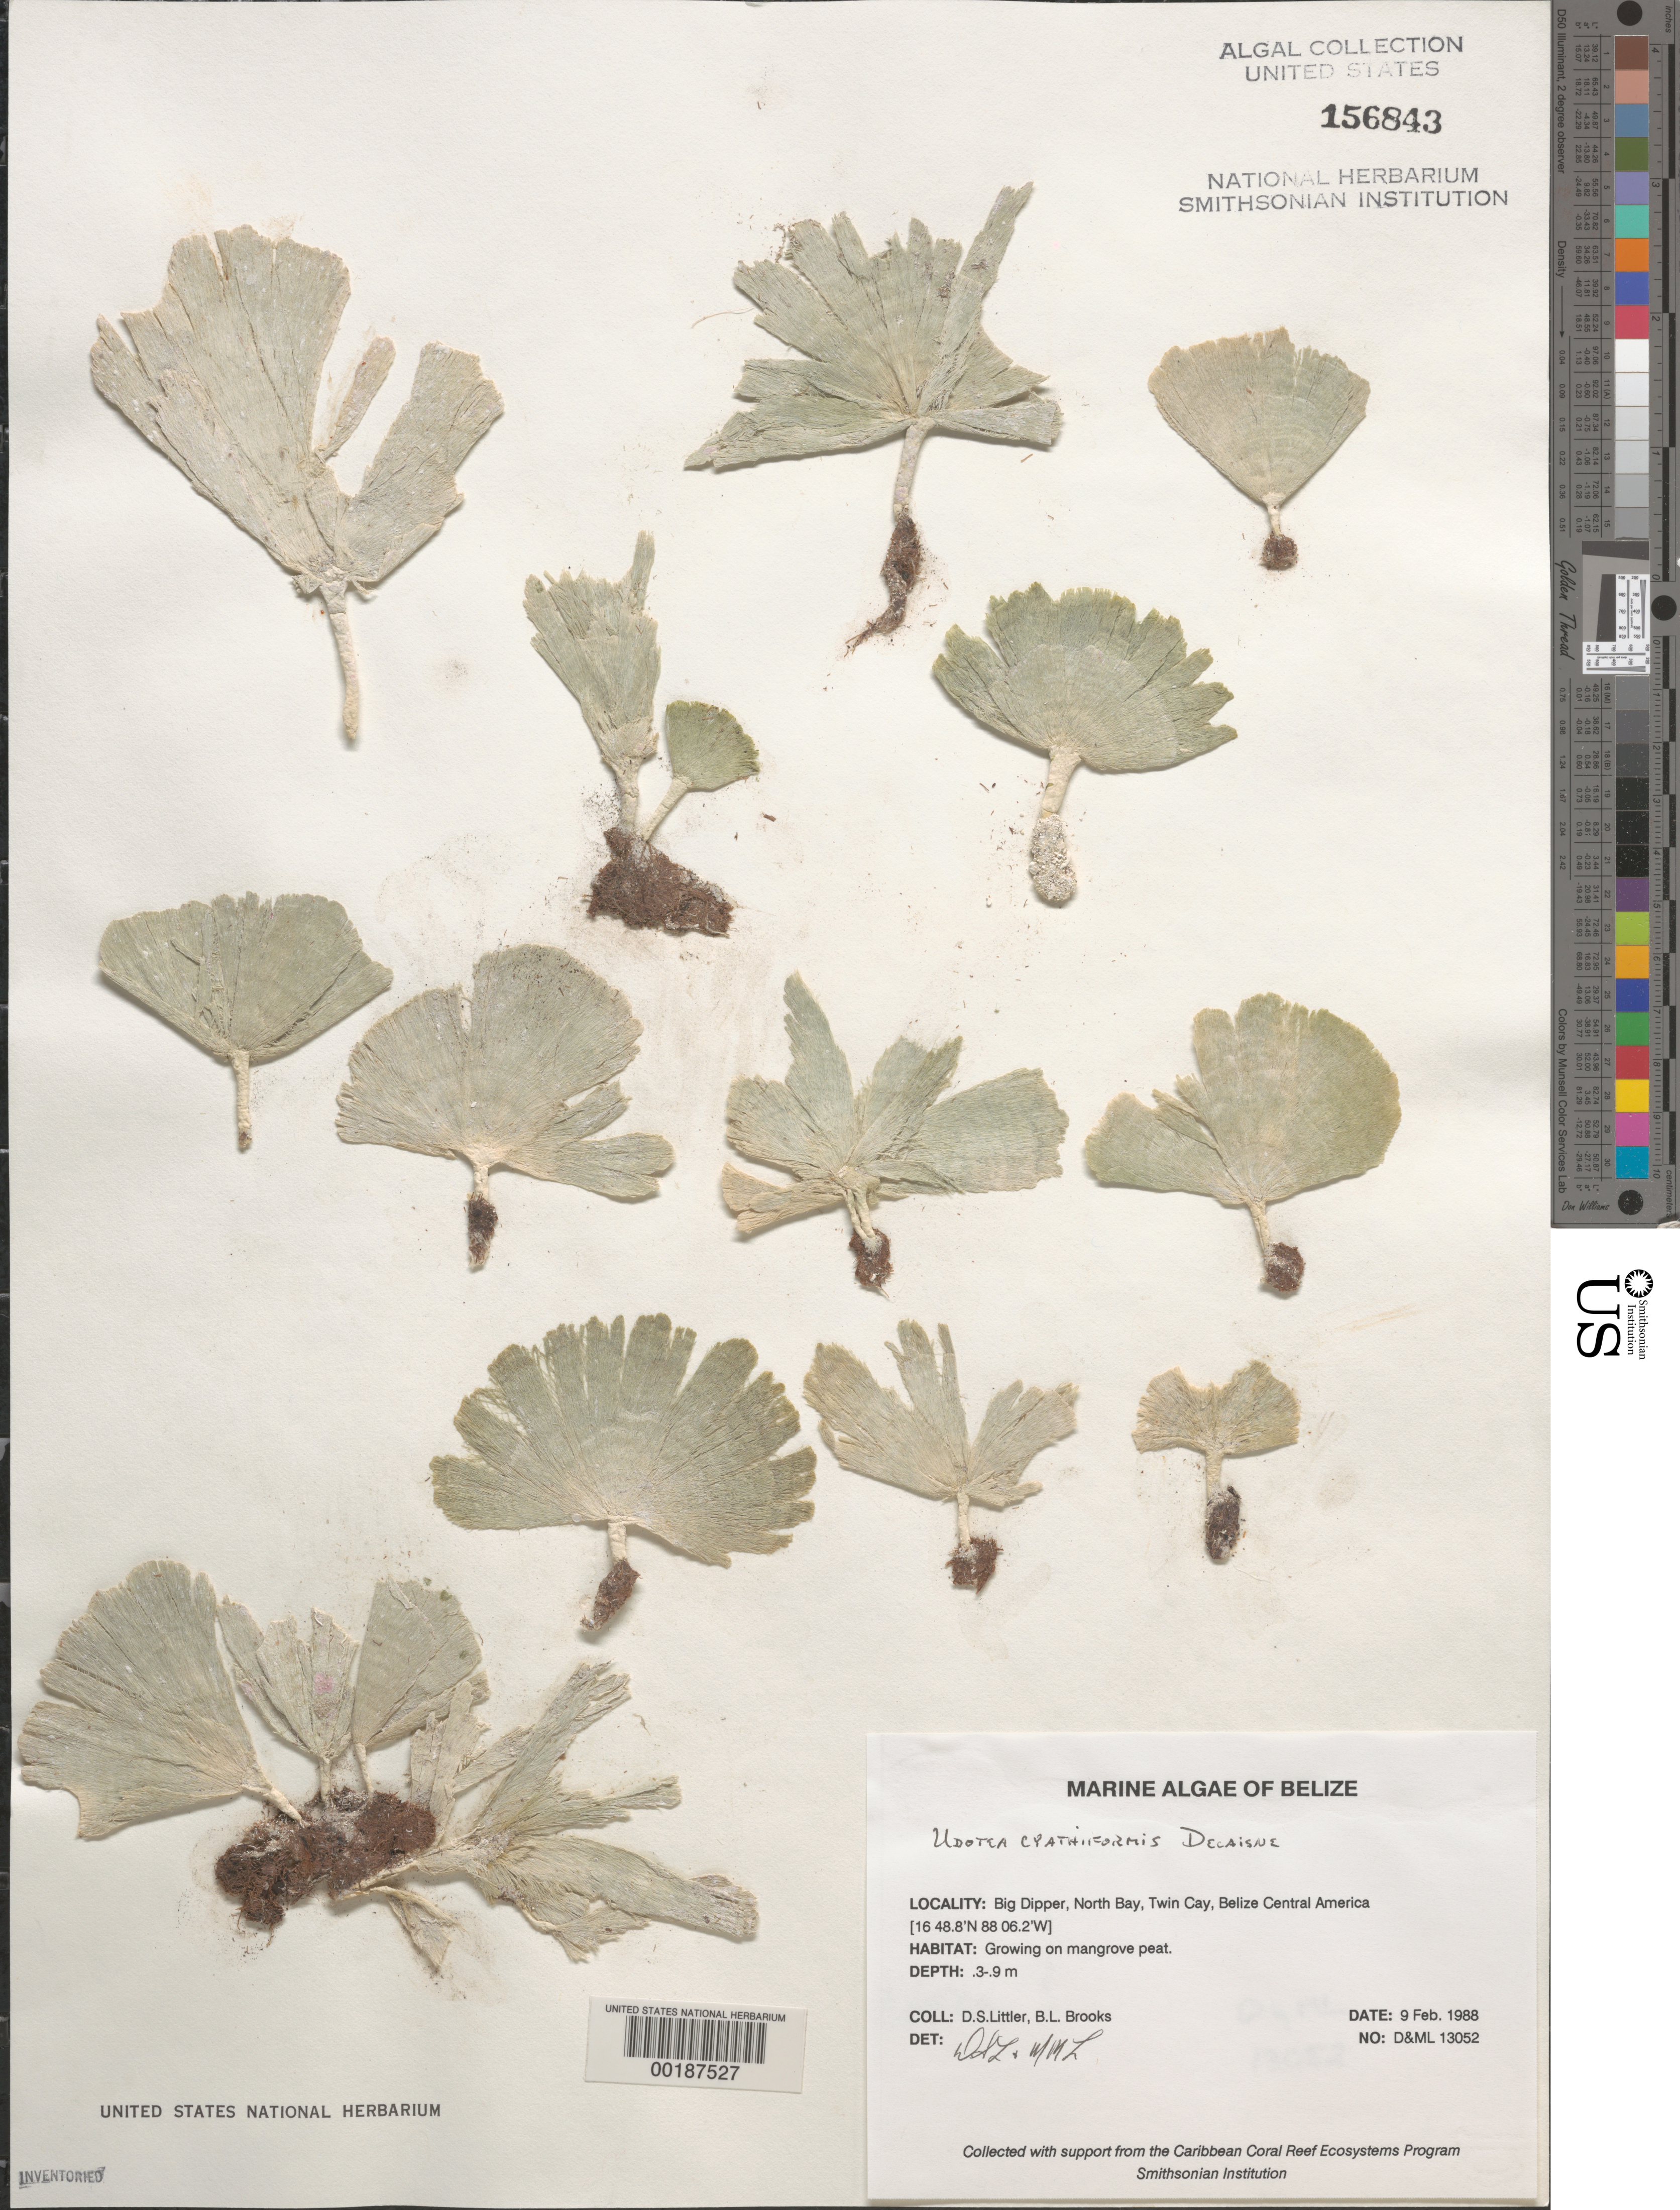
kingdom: Plantae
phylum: Chlorophyta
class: Ulvophyceae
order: Bryopsidales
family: Udoteaceae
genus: Udotea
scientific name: Udotea cyathiformis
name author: Decne.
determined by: Littler, D. S.; Littler, M. M.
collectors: D. S. Littler & B. Brooks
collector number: D&ML 13052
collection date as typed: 09 Feb 1988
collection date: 1988-02-09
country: Belize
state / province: Stann Creek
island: Twin Cays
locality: Big Dipper, North Bay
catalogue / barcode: US 156843